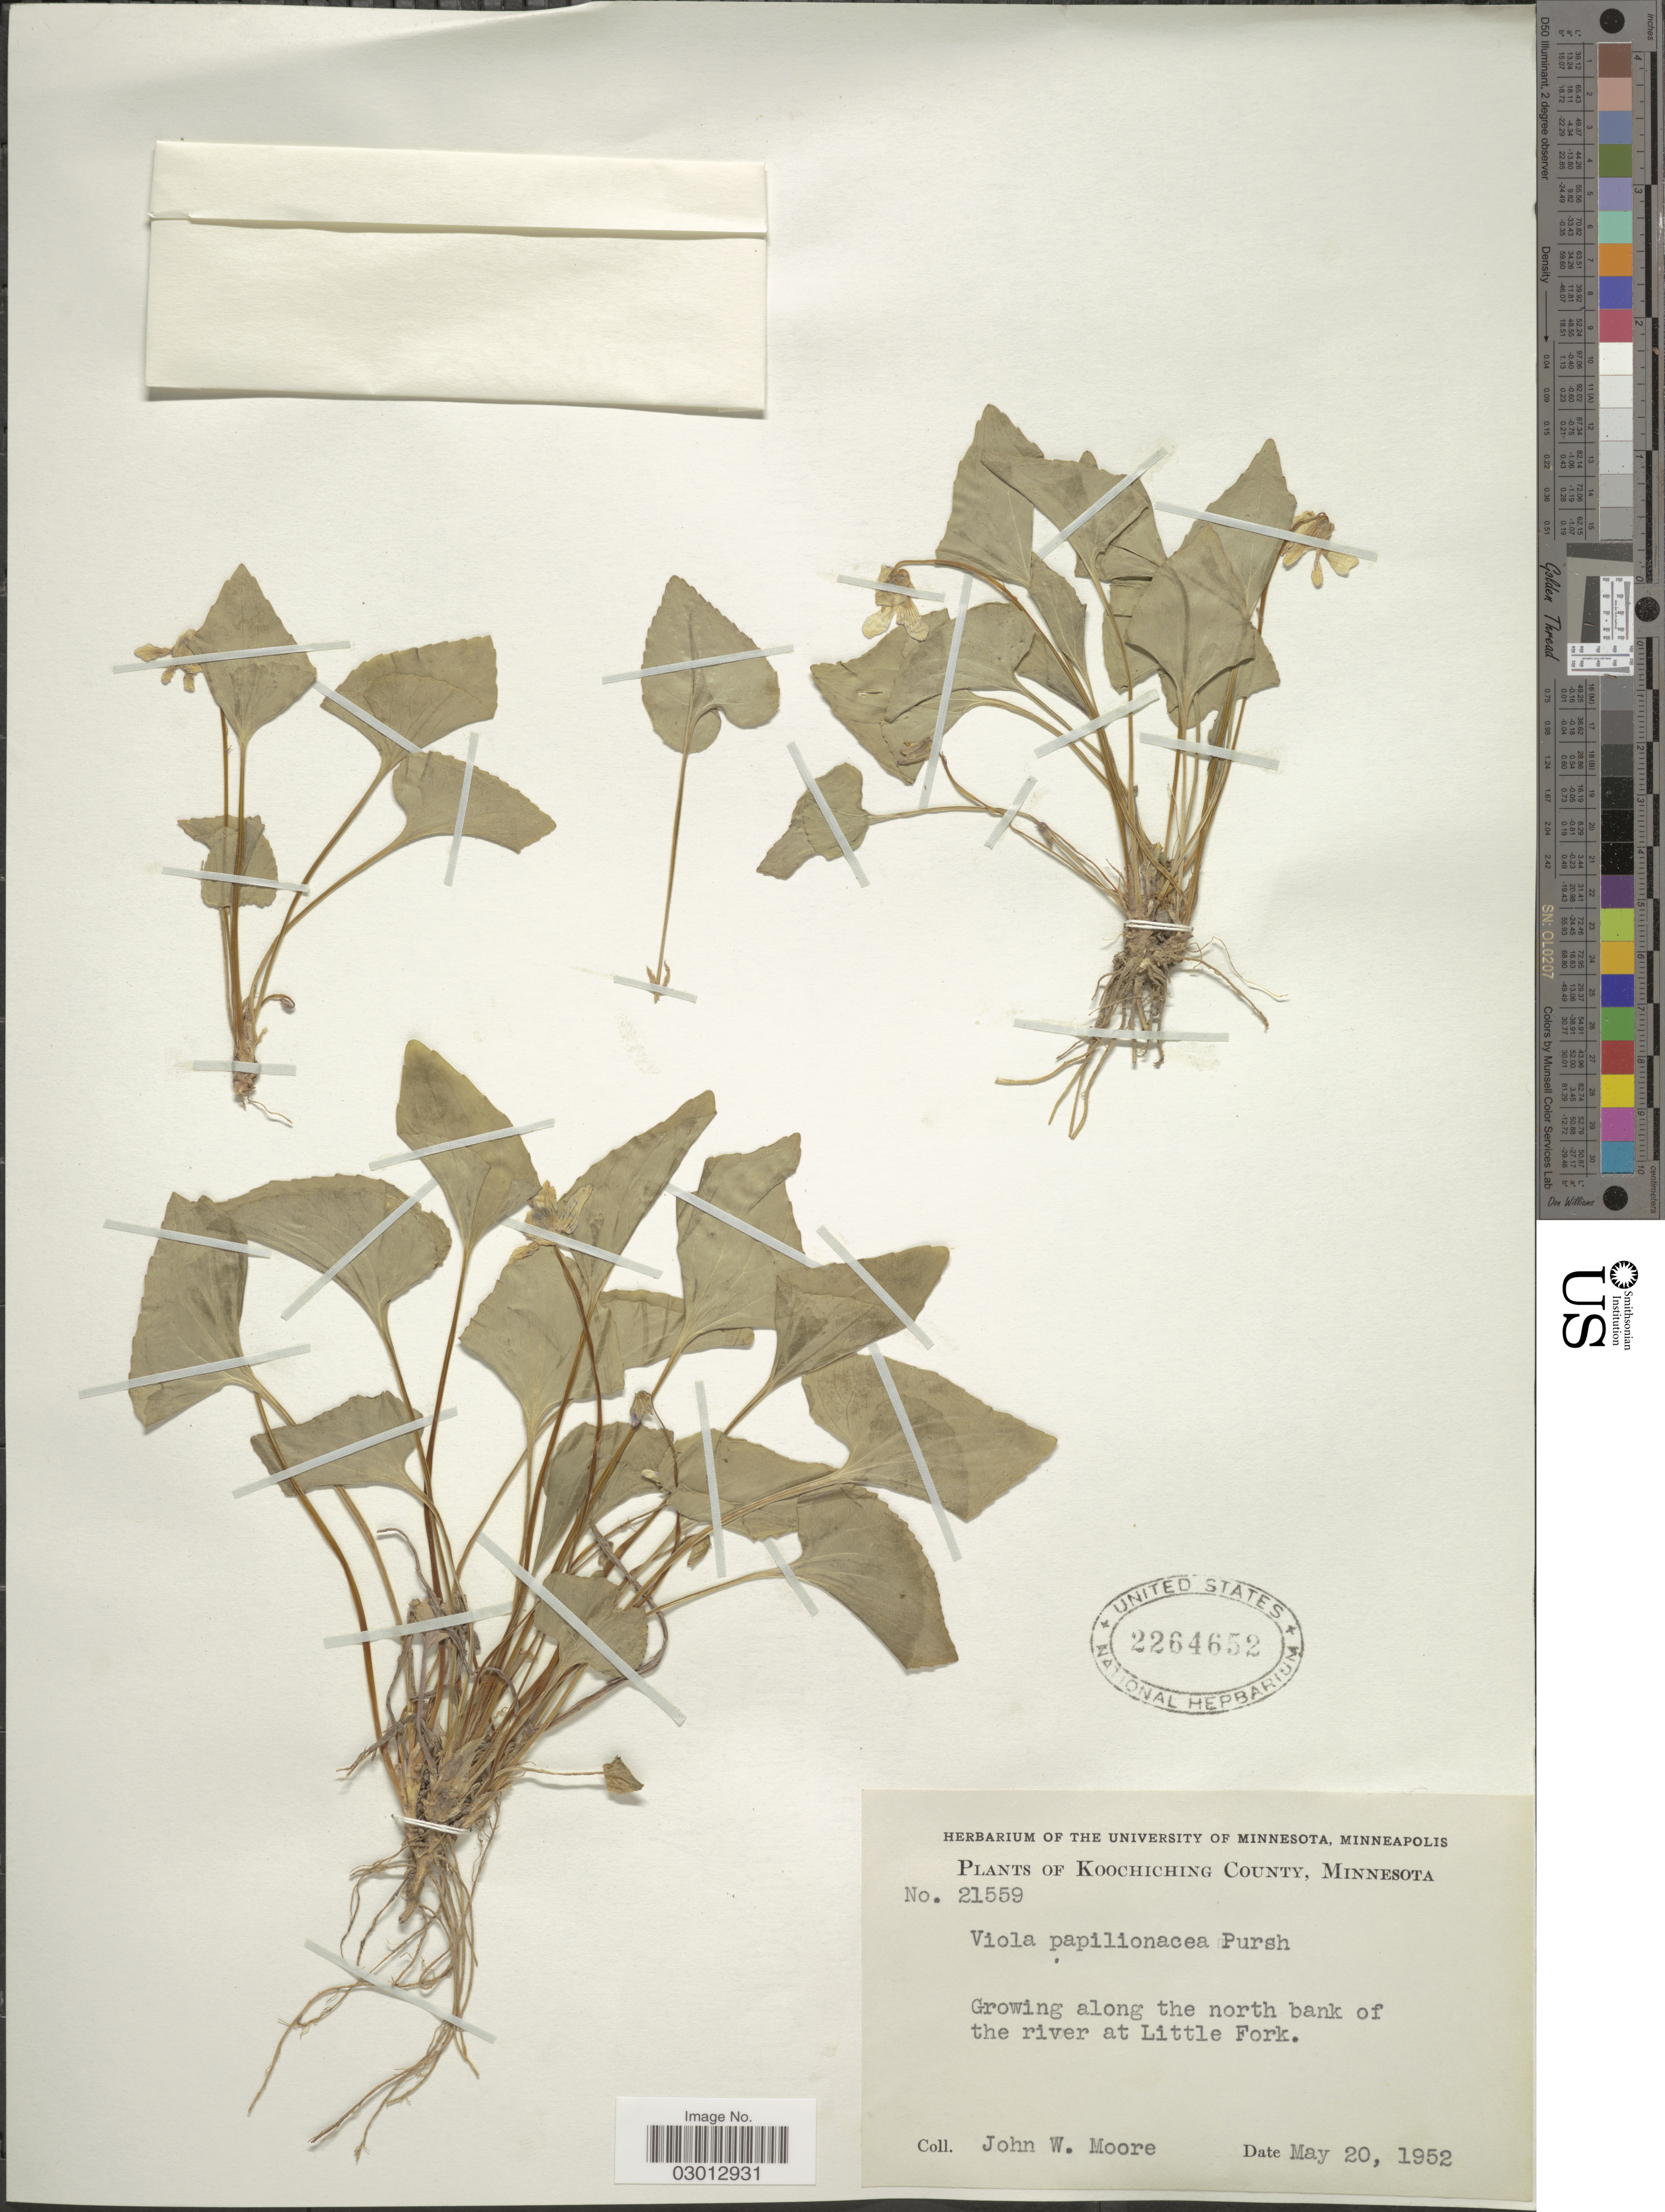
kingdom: Plantae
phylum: Tracheophyta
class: Magnoliopsida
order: Malpighiales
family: Violaceae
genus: Viola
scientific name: Viola papilionacea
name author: Pursh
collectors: J. Moore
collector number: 21559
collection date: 1952-05-20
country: United States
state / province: Minnesota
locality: Koochiching County. Along the north bank of the river at Little Fork.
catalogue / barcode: US 2264652